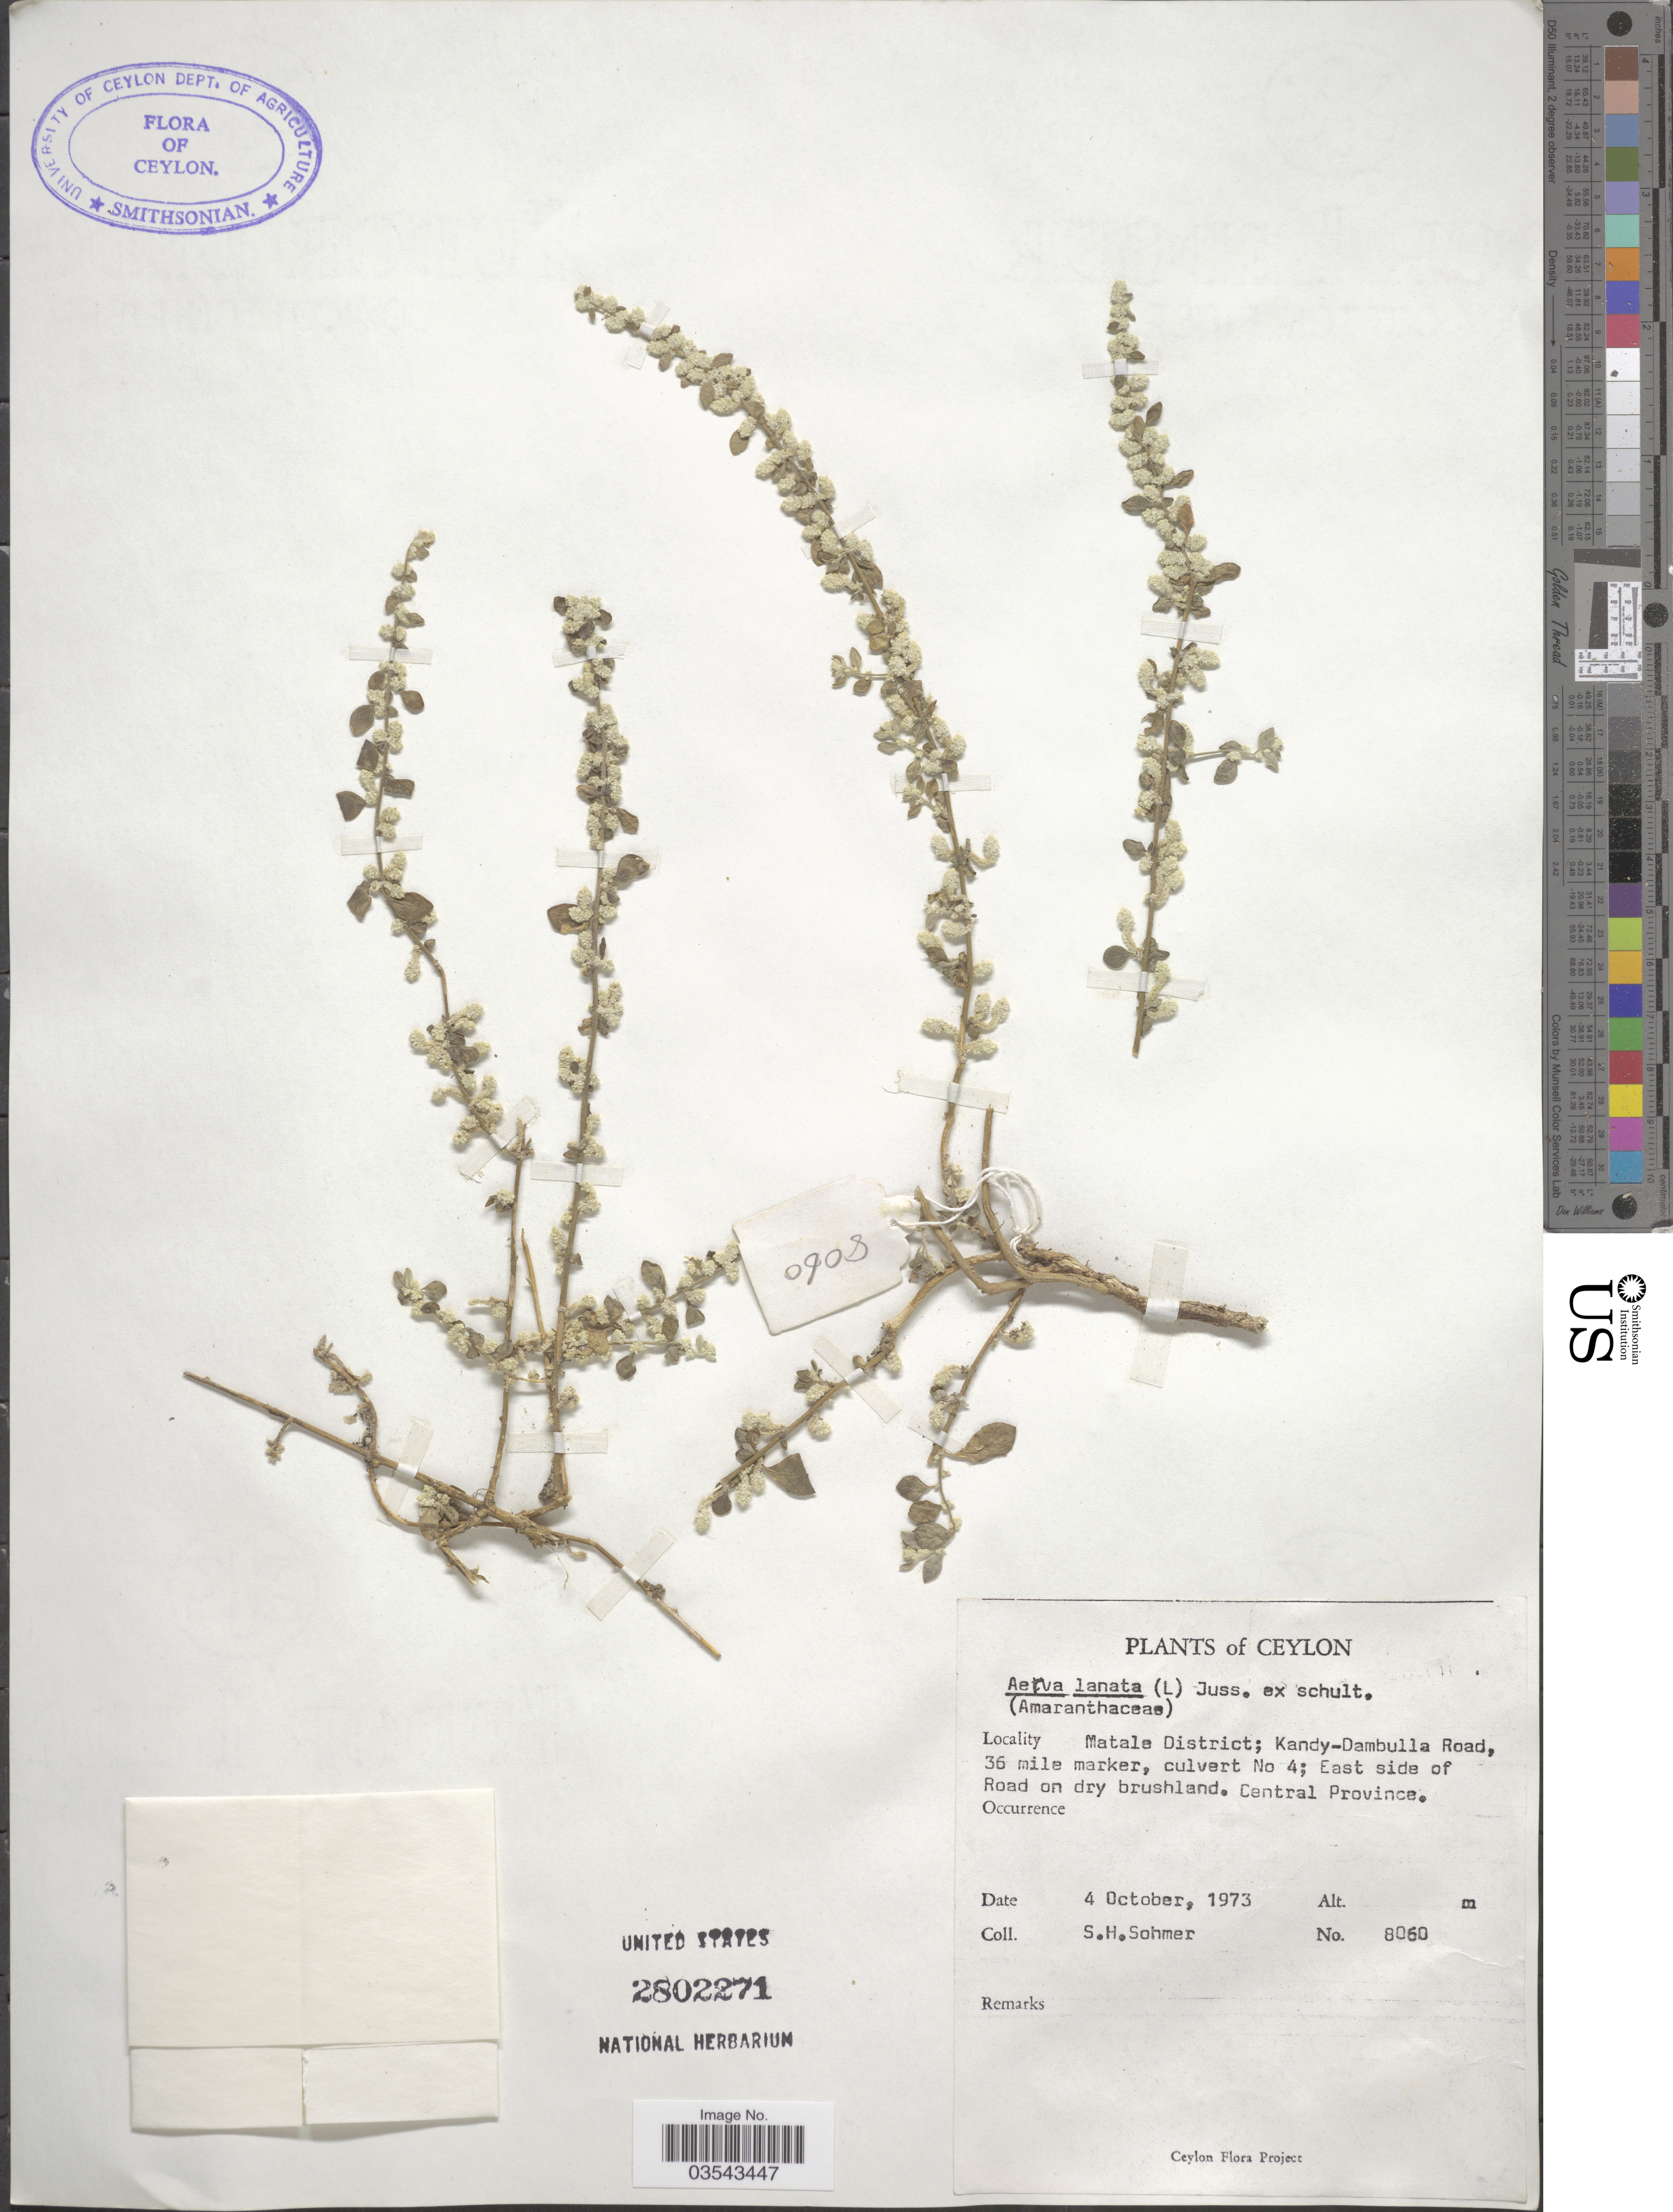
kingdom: Plantae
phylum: Tracheophyta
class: Magnoliopsida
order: Caryophyllales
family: Amaranthaceae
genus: Ouret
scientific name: Ouret lanata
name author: (L.) Kuntze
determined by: U.S. National Herbarium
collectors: S. H. Sohmer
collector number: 8060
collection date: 1973-10-04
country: Sri Lanka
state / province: Central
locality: Ceylon. Matale District; Kandy-Dambulla Road, 36 mile marker, culvert No 4; East side of Road on dry brushland.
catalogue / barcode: US 2802271